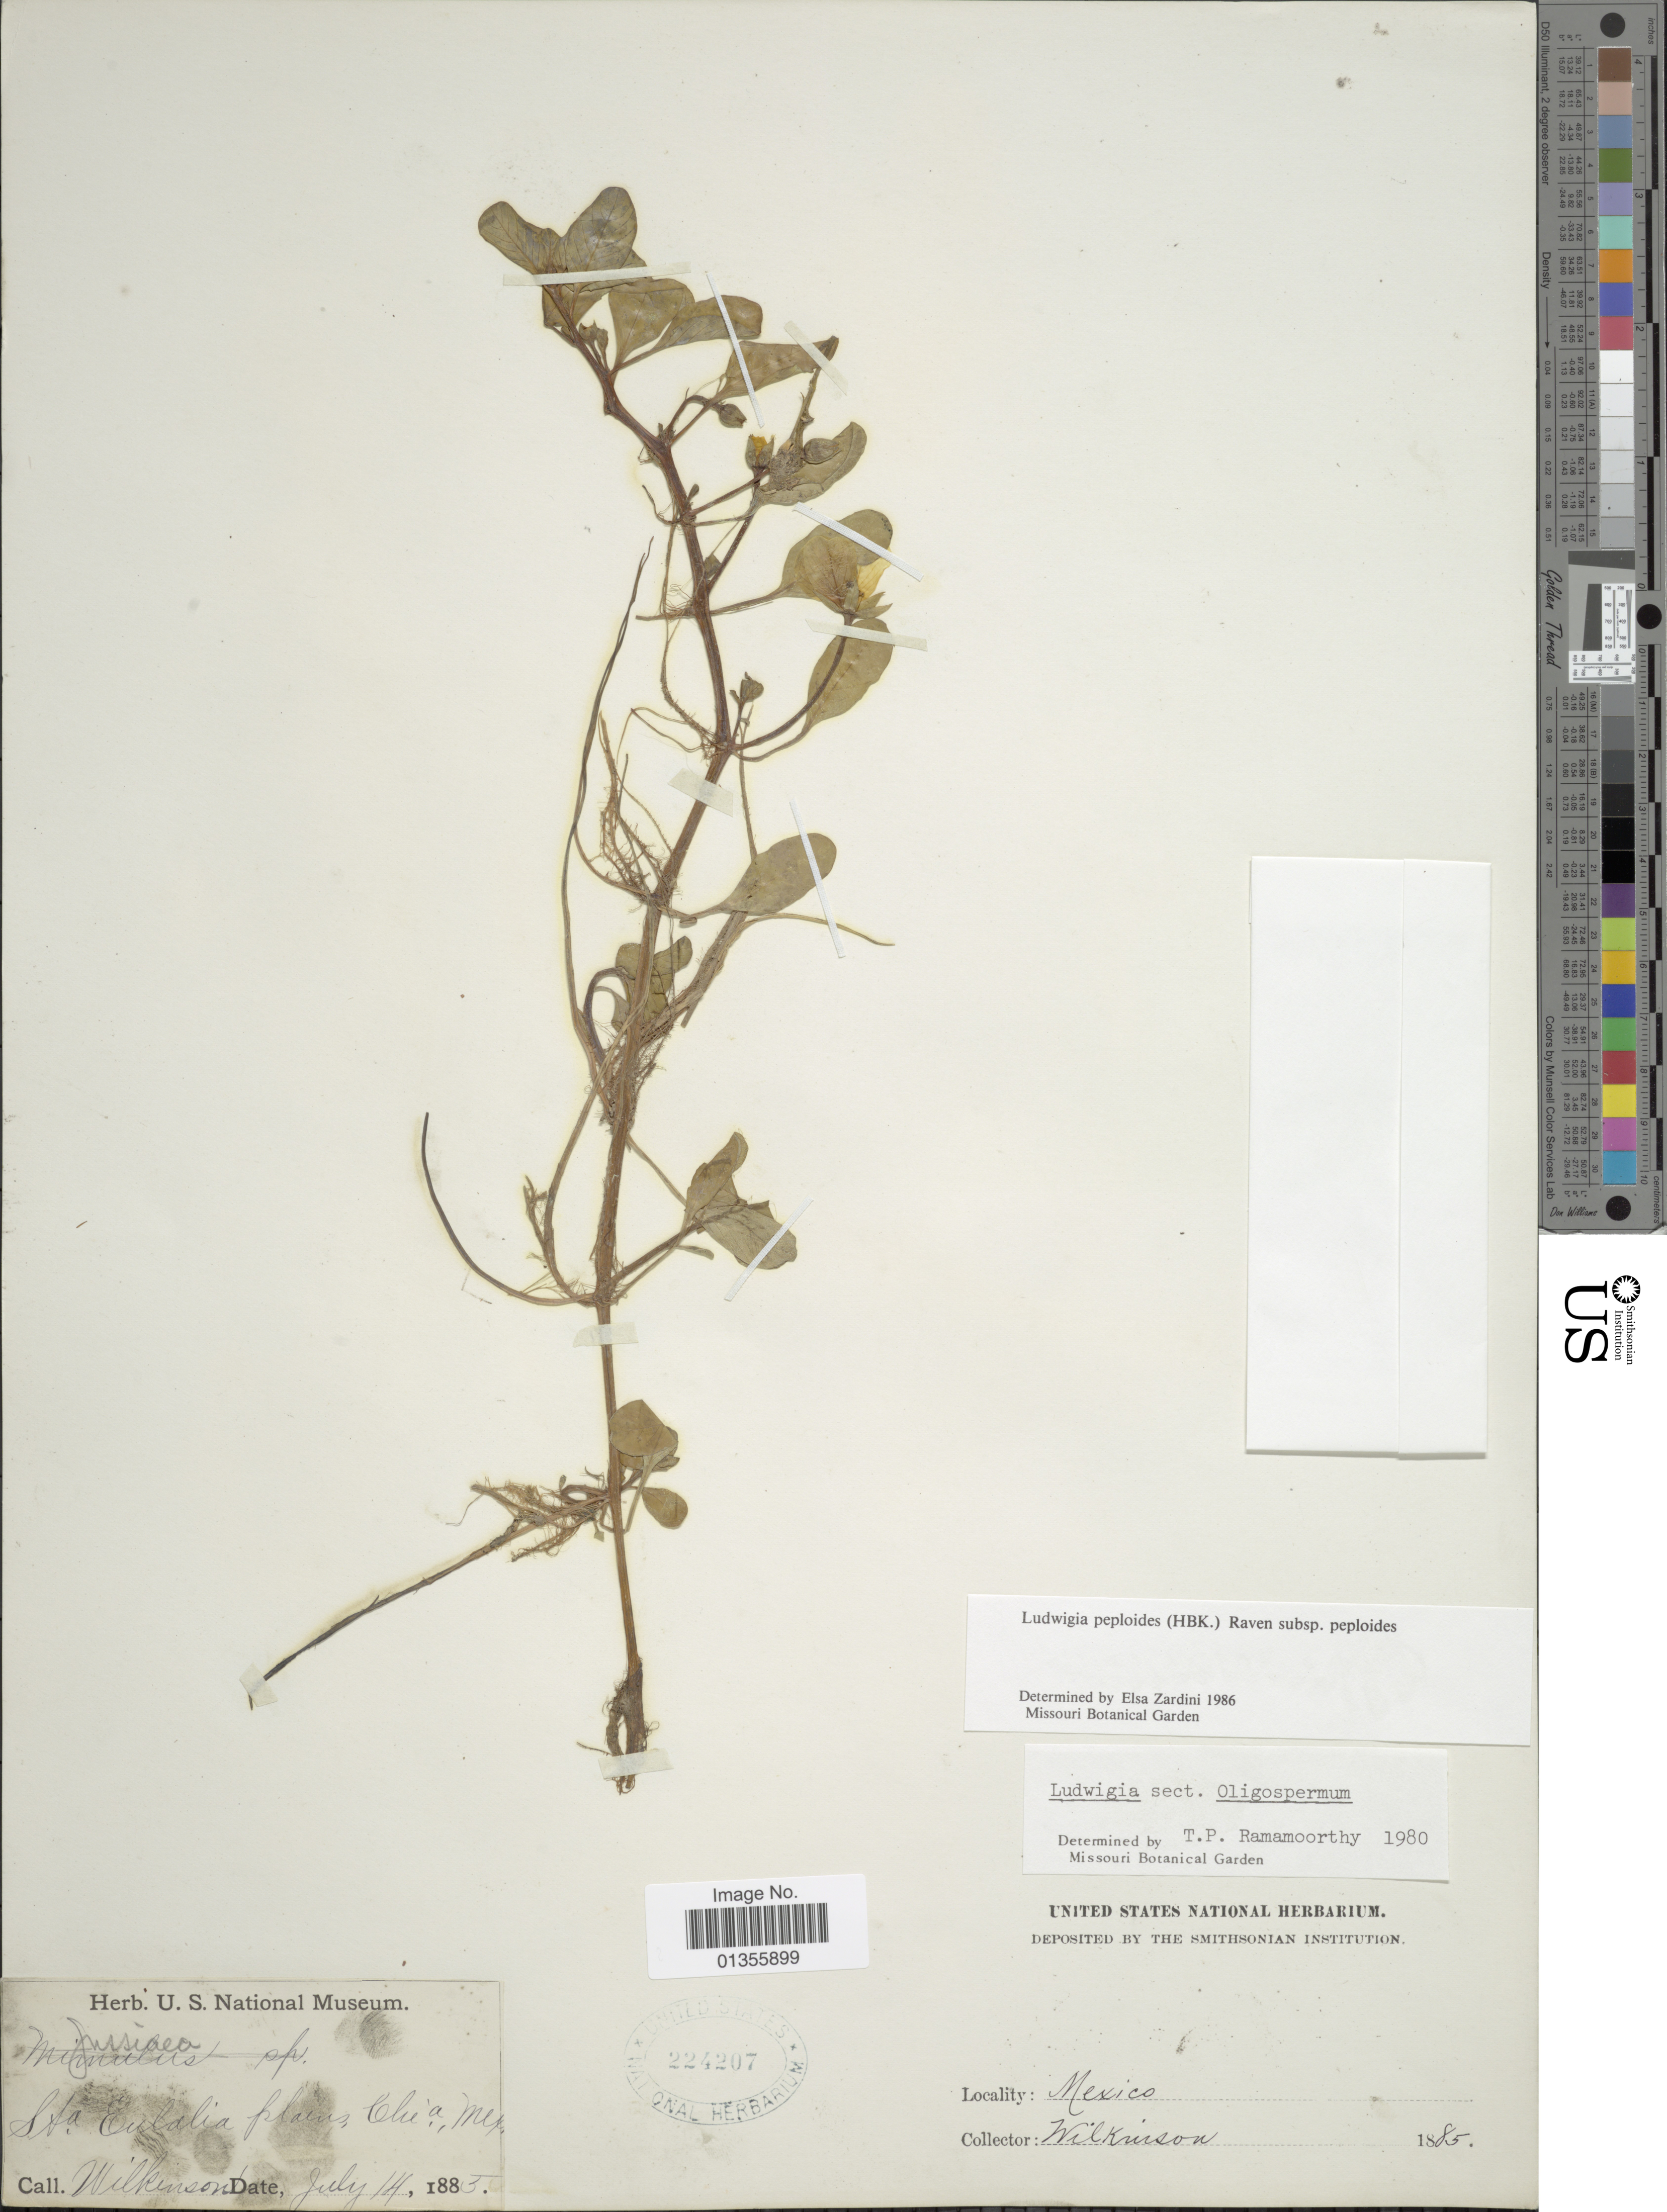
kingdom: Plantae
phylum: Tracheophyta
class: Magnoliopsida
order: Myrtales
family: Onagraceae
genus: Ludwigia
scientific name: Ludwigia peploides subsp. peploides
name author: (Kunth) P.H. Raven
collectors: Wilkinson, --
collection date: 1885-07-14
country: Mexico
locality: Sta. Eulalia plains, Chia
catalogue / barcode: US 224207